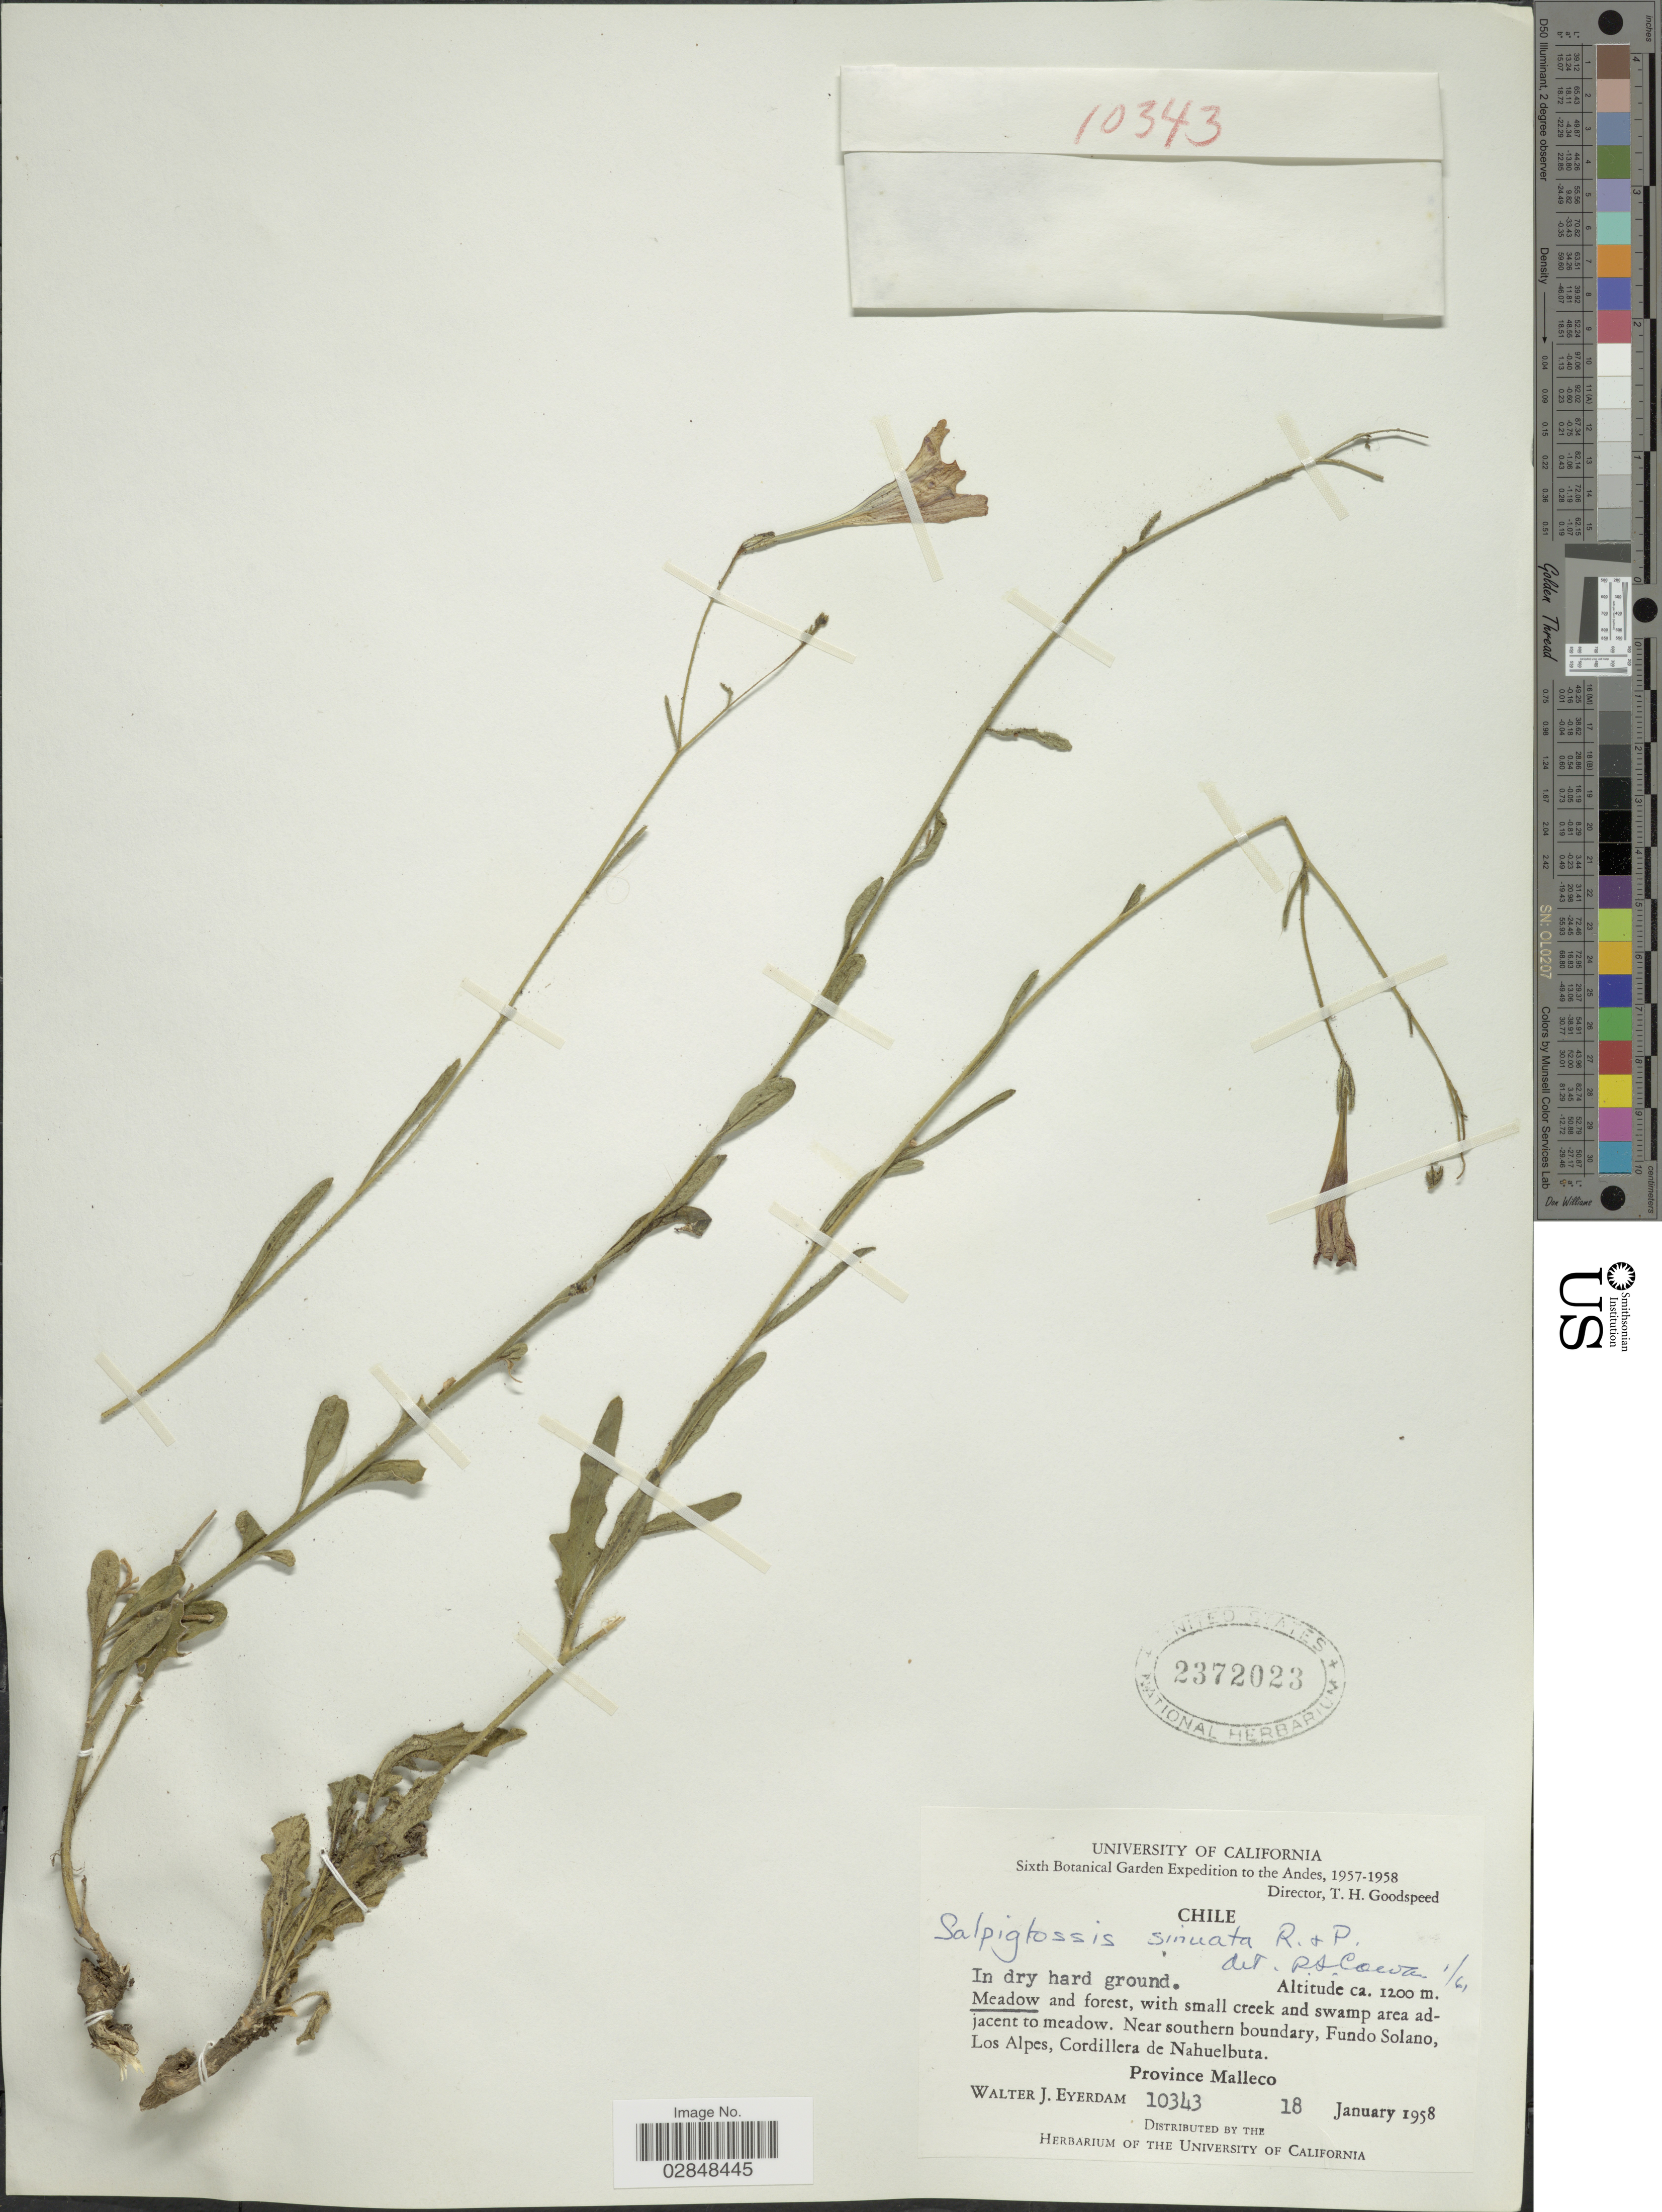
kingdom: Plantae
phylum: Tracheophyta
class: Magnoliopsida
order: Solanales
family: Solanaceae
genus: Salpiglossis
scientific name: Salpiglossis sinuata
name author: Ruiz & Pav.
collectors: W. J. Eyerdam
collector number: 10343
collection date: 1958-01-18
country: Chile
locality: Near southern boundary, Fundo Solano, Los Alpes, Cordillera de Nahuelbuta. Province Malleco.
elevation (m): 1200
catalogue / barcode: US 2372023